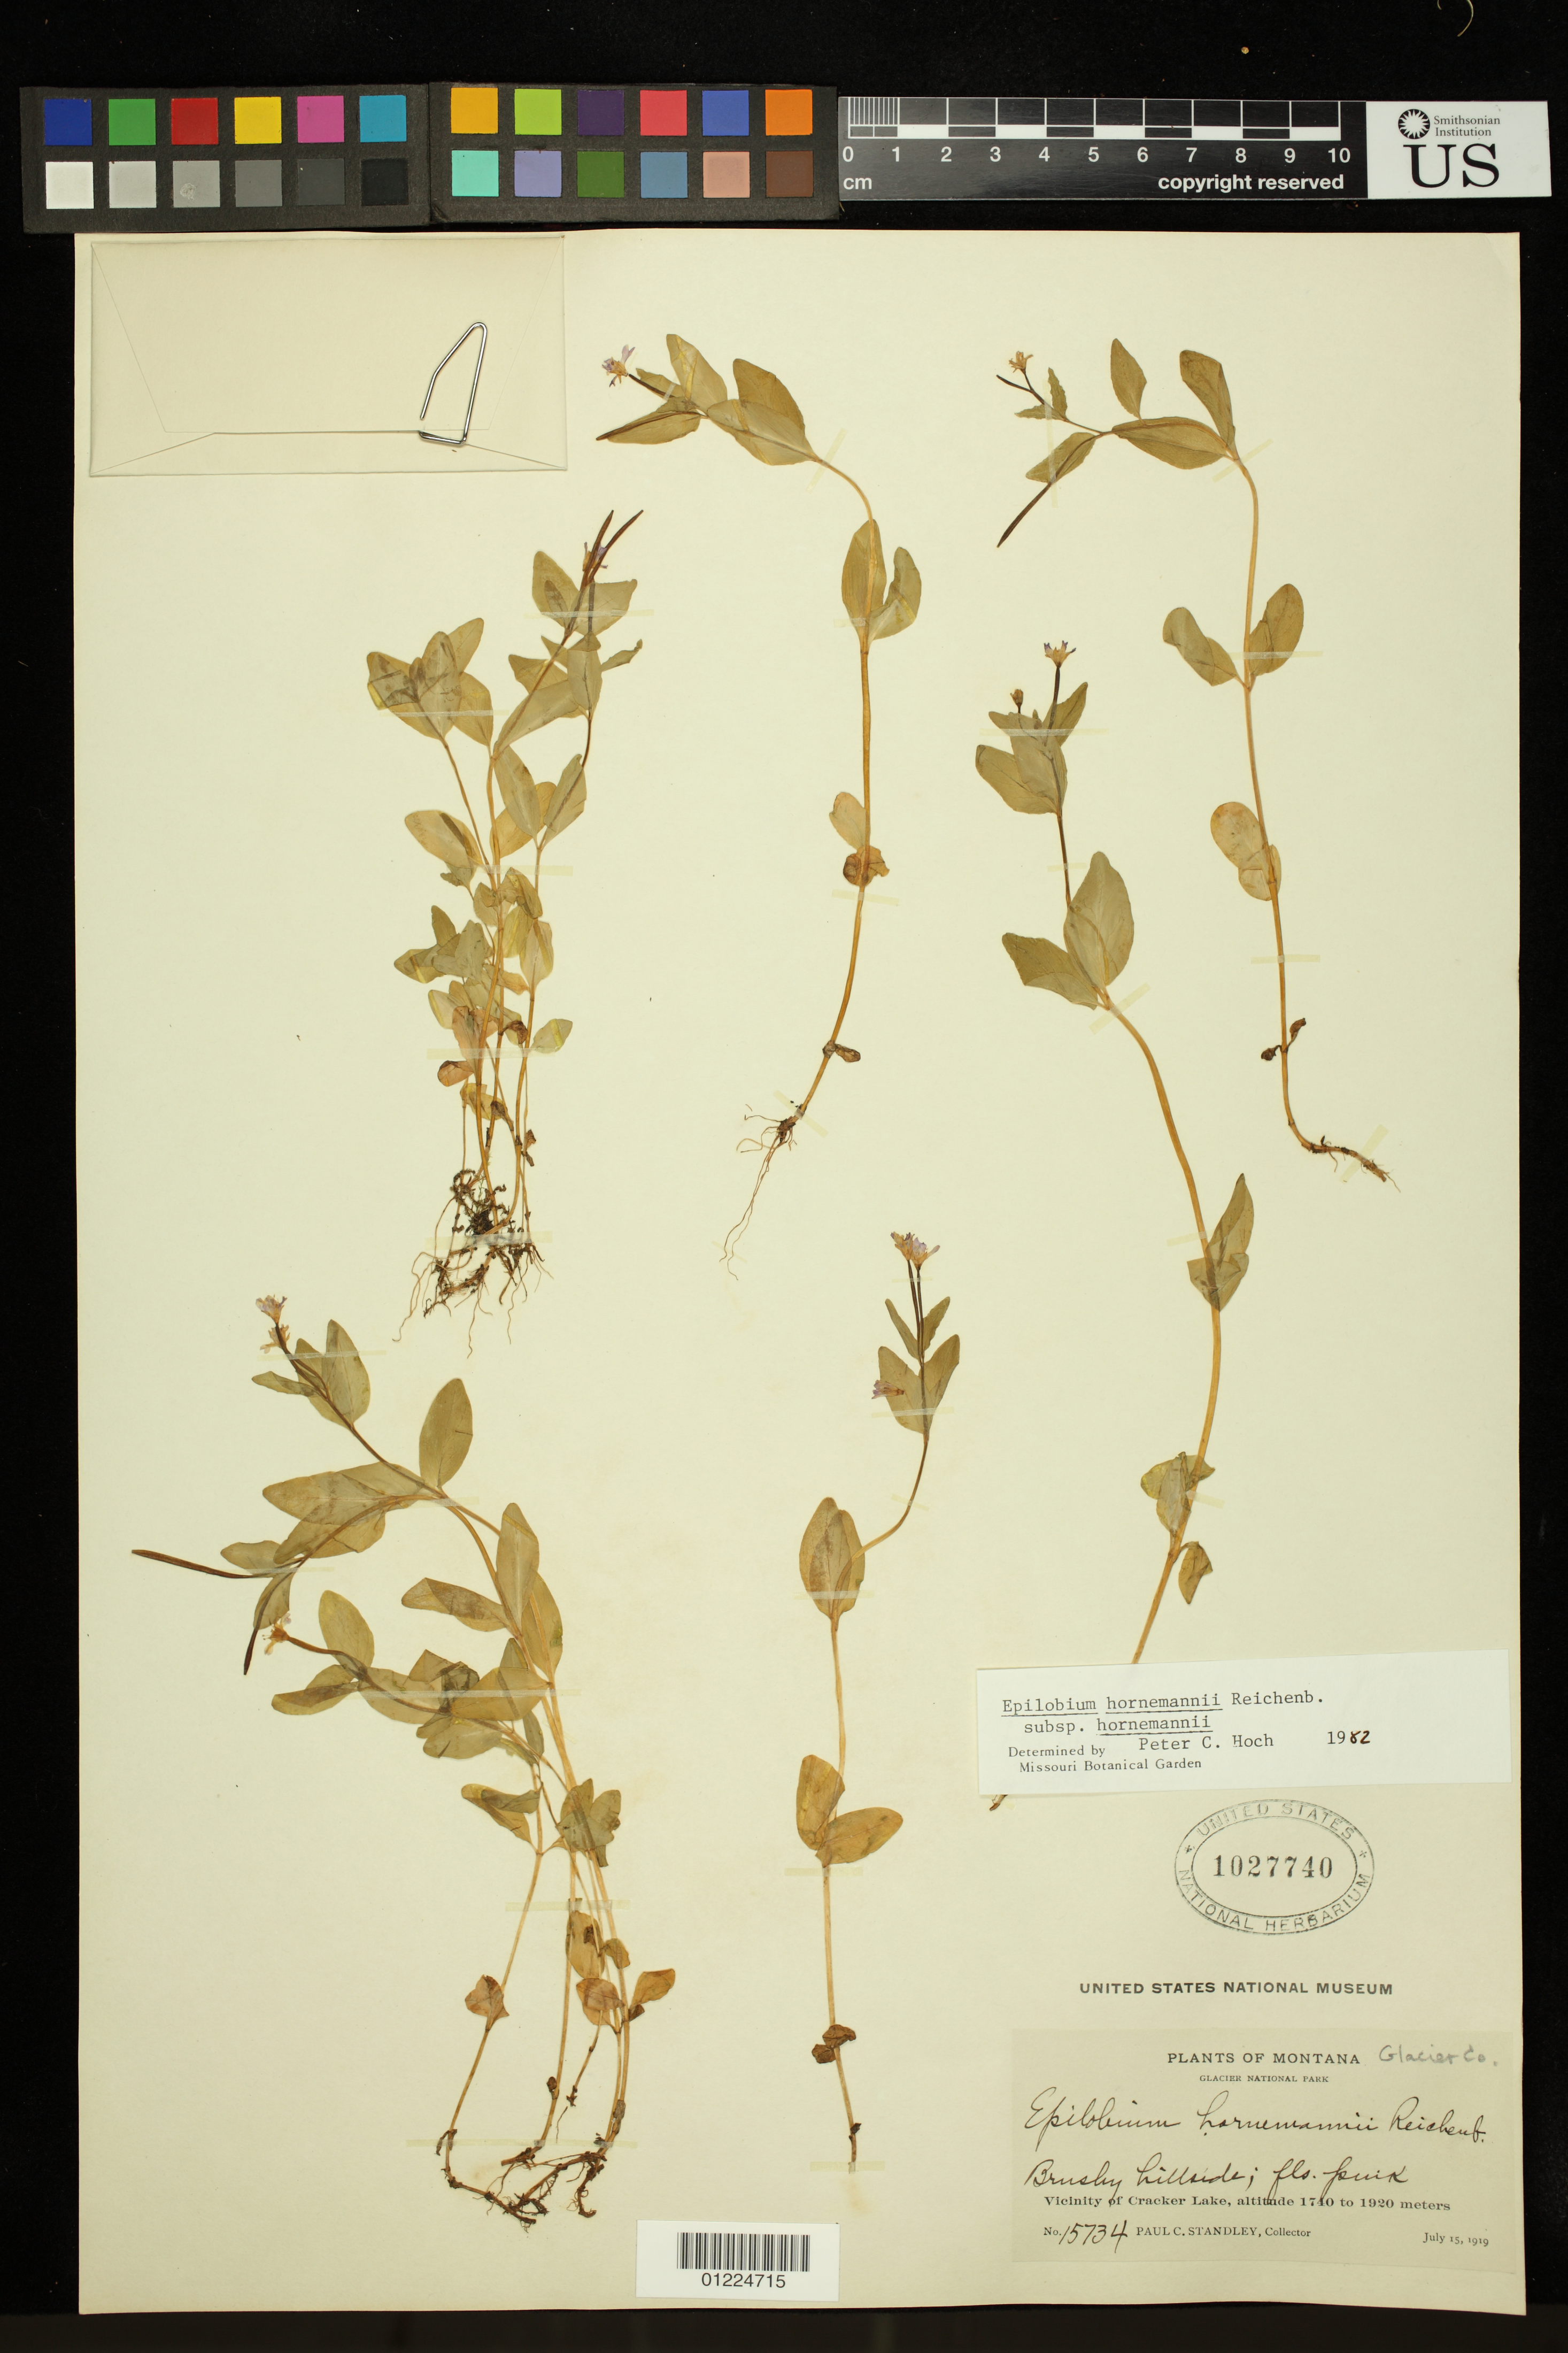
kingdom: Plantae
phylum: Tracheophyta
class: Magnoliopsida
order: Myrtales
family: Onagraceae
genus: Epilobium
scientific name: Epilobium hornemannii subsp. hornemannii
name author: Rchb.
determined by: Hoch, P. C.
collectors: P. C. Standley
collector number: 15734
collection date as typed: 15 Jul 1919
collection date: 1919-07-15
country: United States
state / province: Montana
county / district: Glacier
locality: Glacier National Park, vicinity of Cracker Lake.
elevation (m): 1740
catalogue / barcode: US 1027740